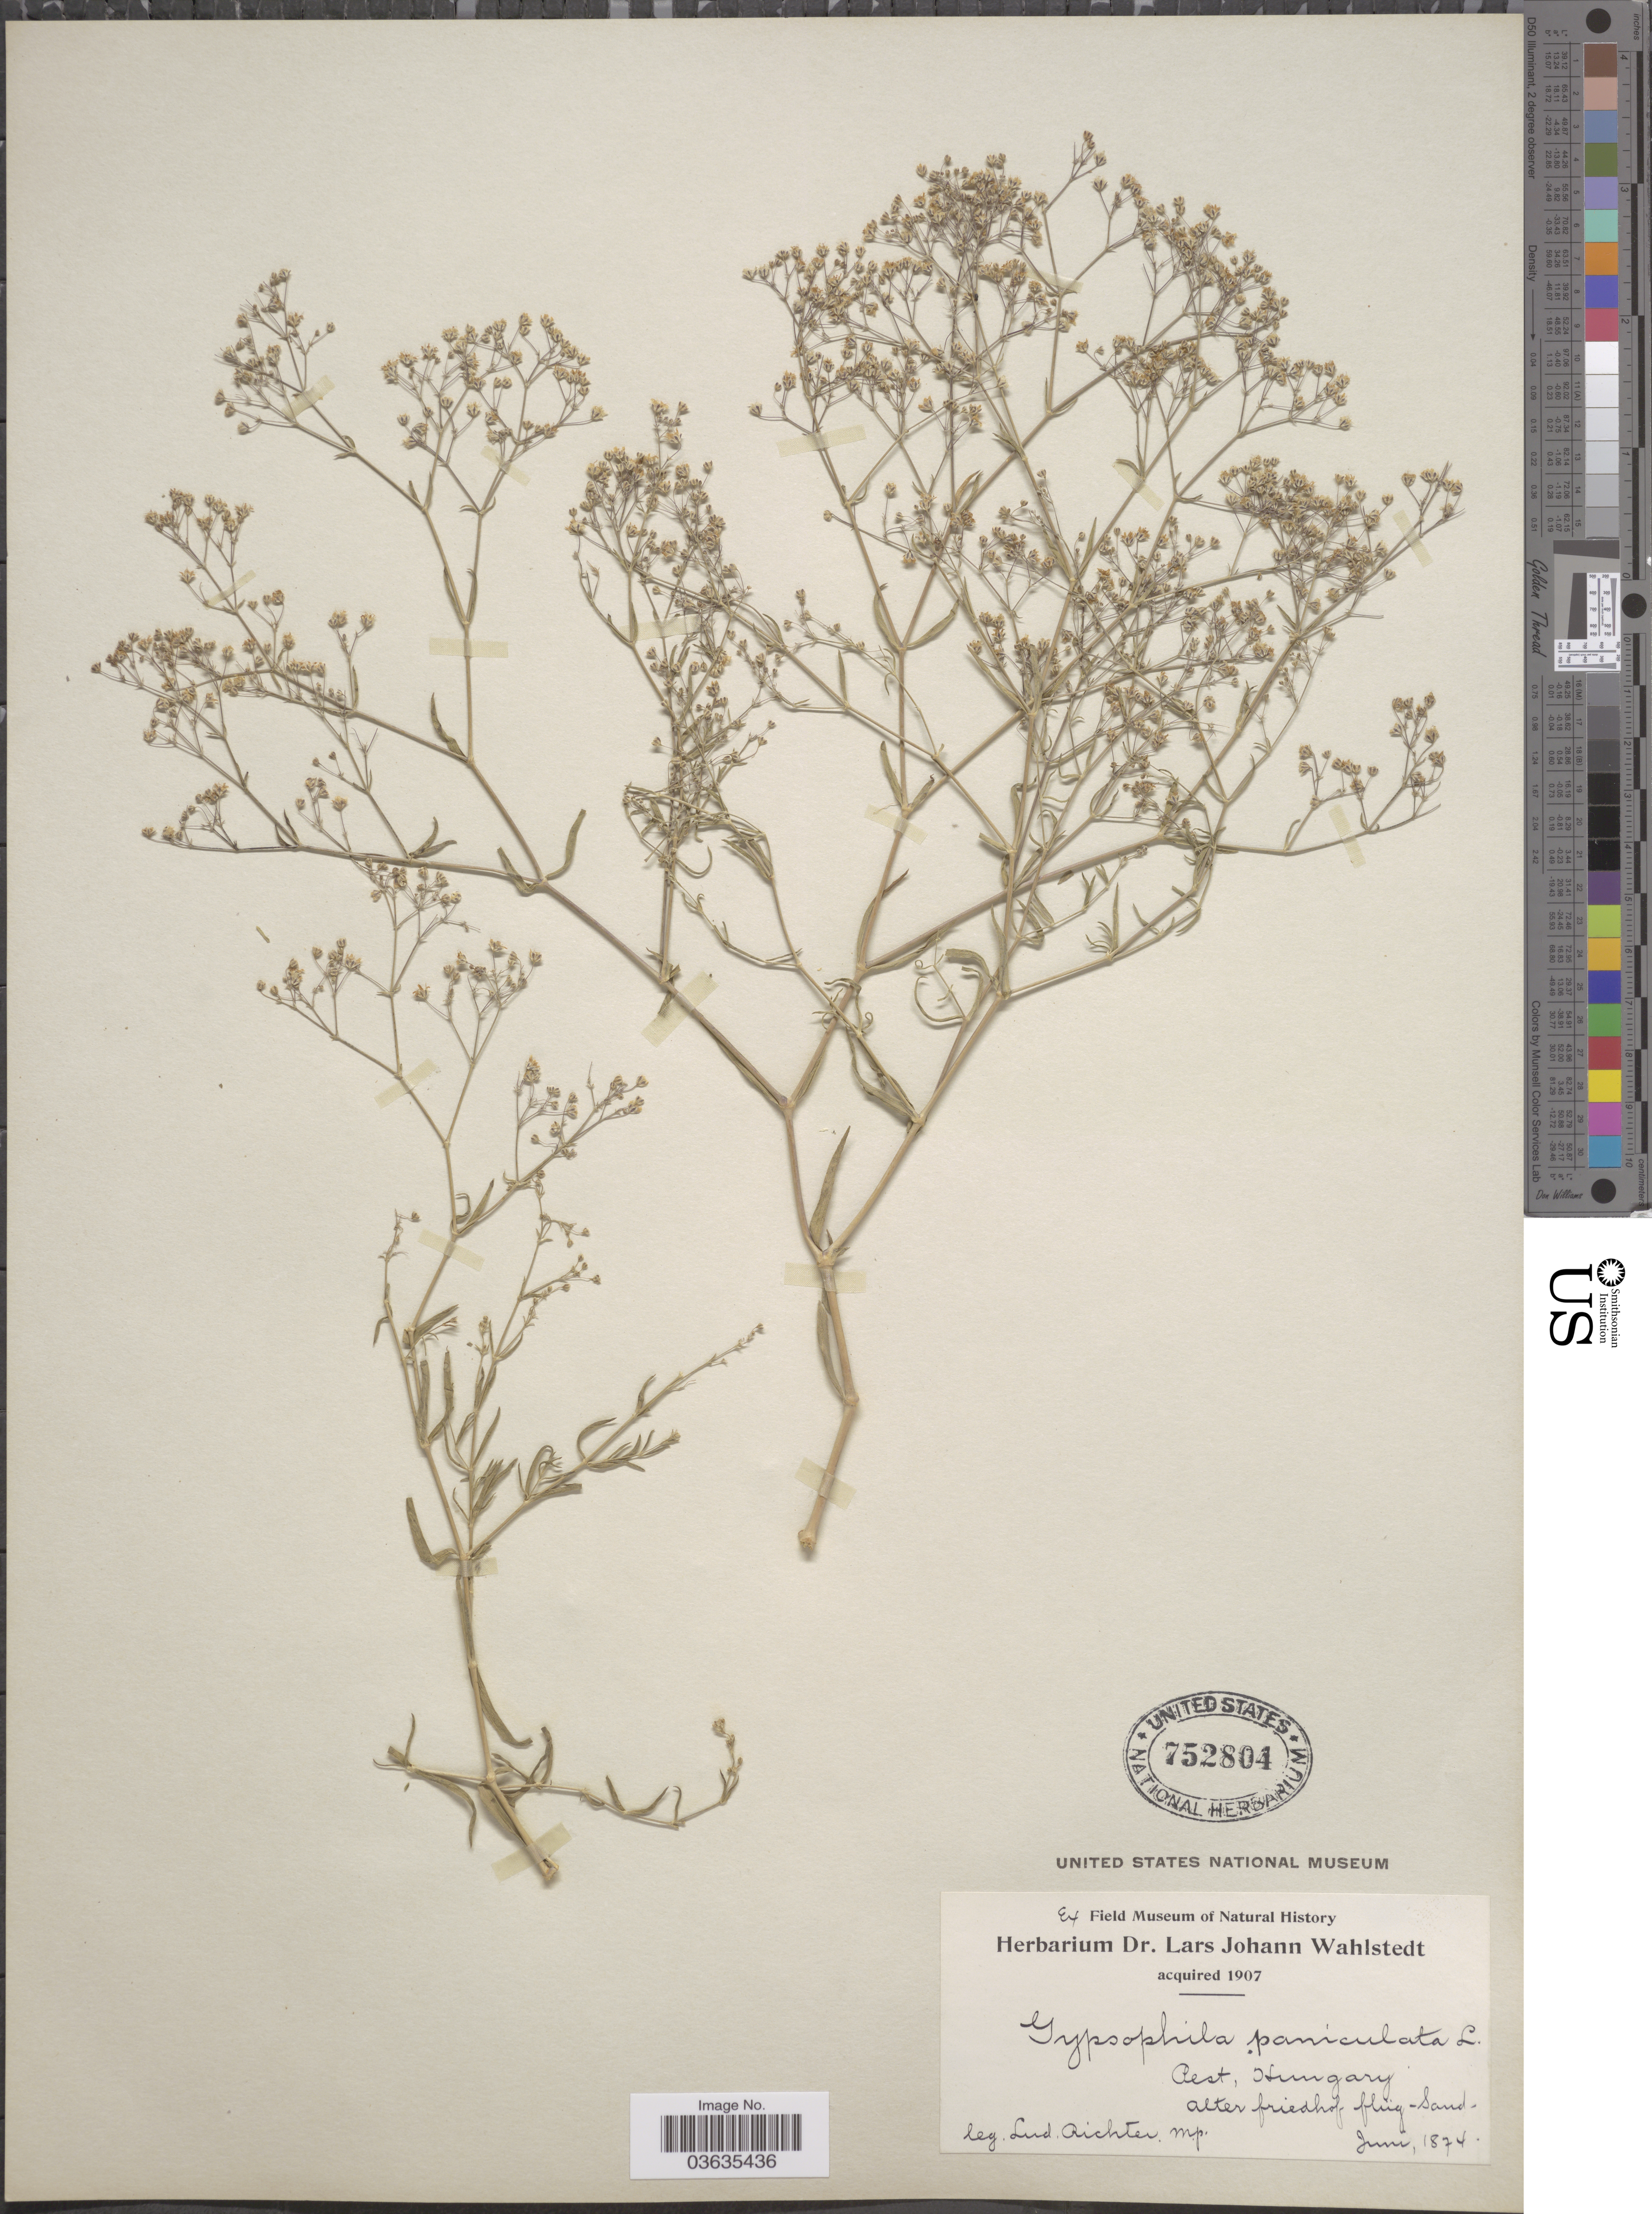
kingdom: Plantae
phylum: Tracheophyta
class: Magnoliopsida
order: Caryophyllales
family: Caryophyllaceae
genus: Gypsophila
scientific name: Gypsophila paniculata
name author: L.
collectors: L. Richter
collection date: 1874-06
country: Hungary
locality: Pest. Alter friedhof flúg-sand.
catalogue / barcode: US 752804